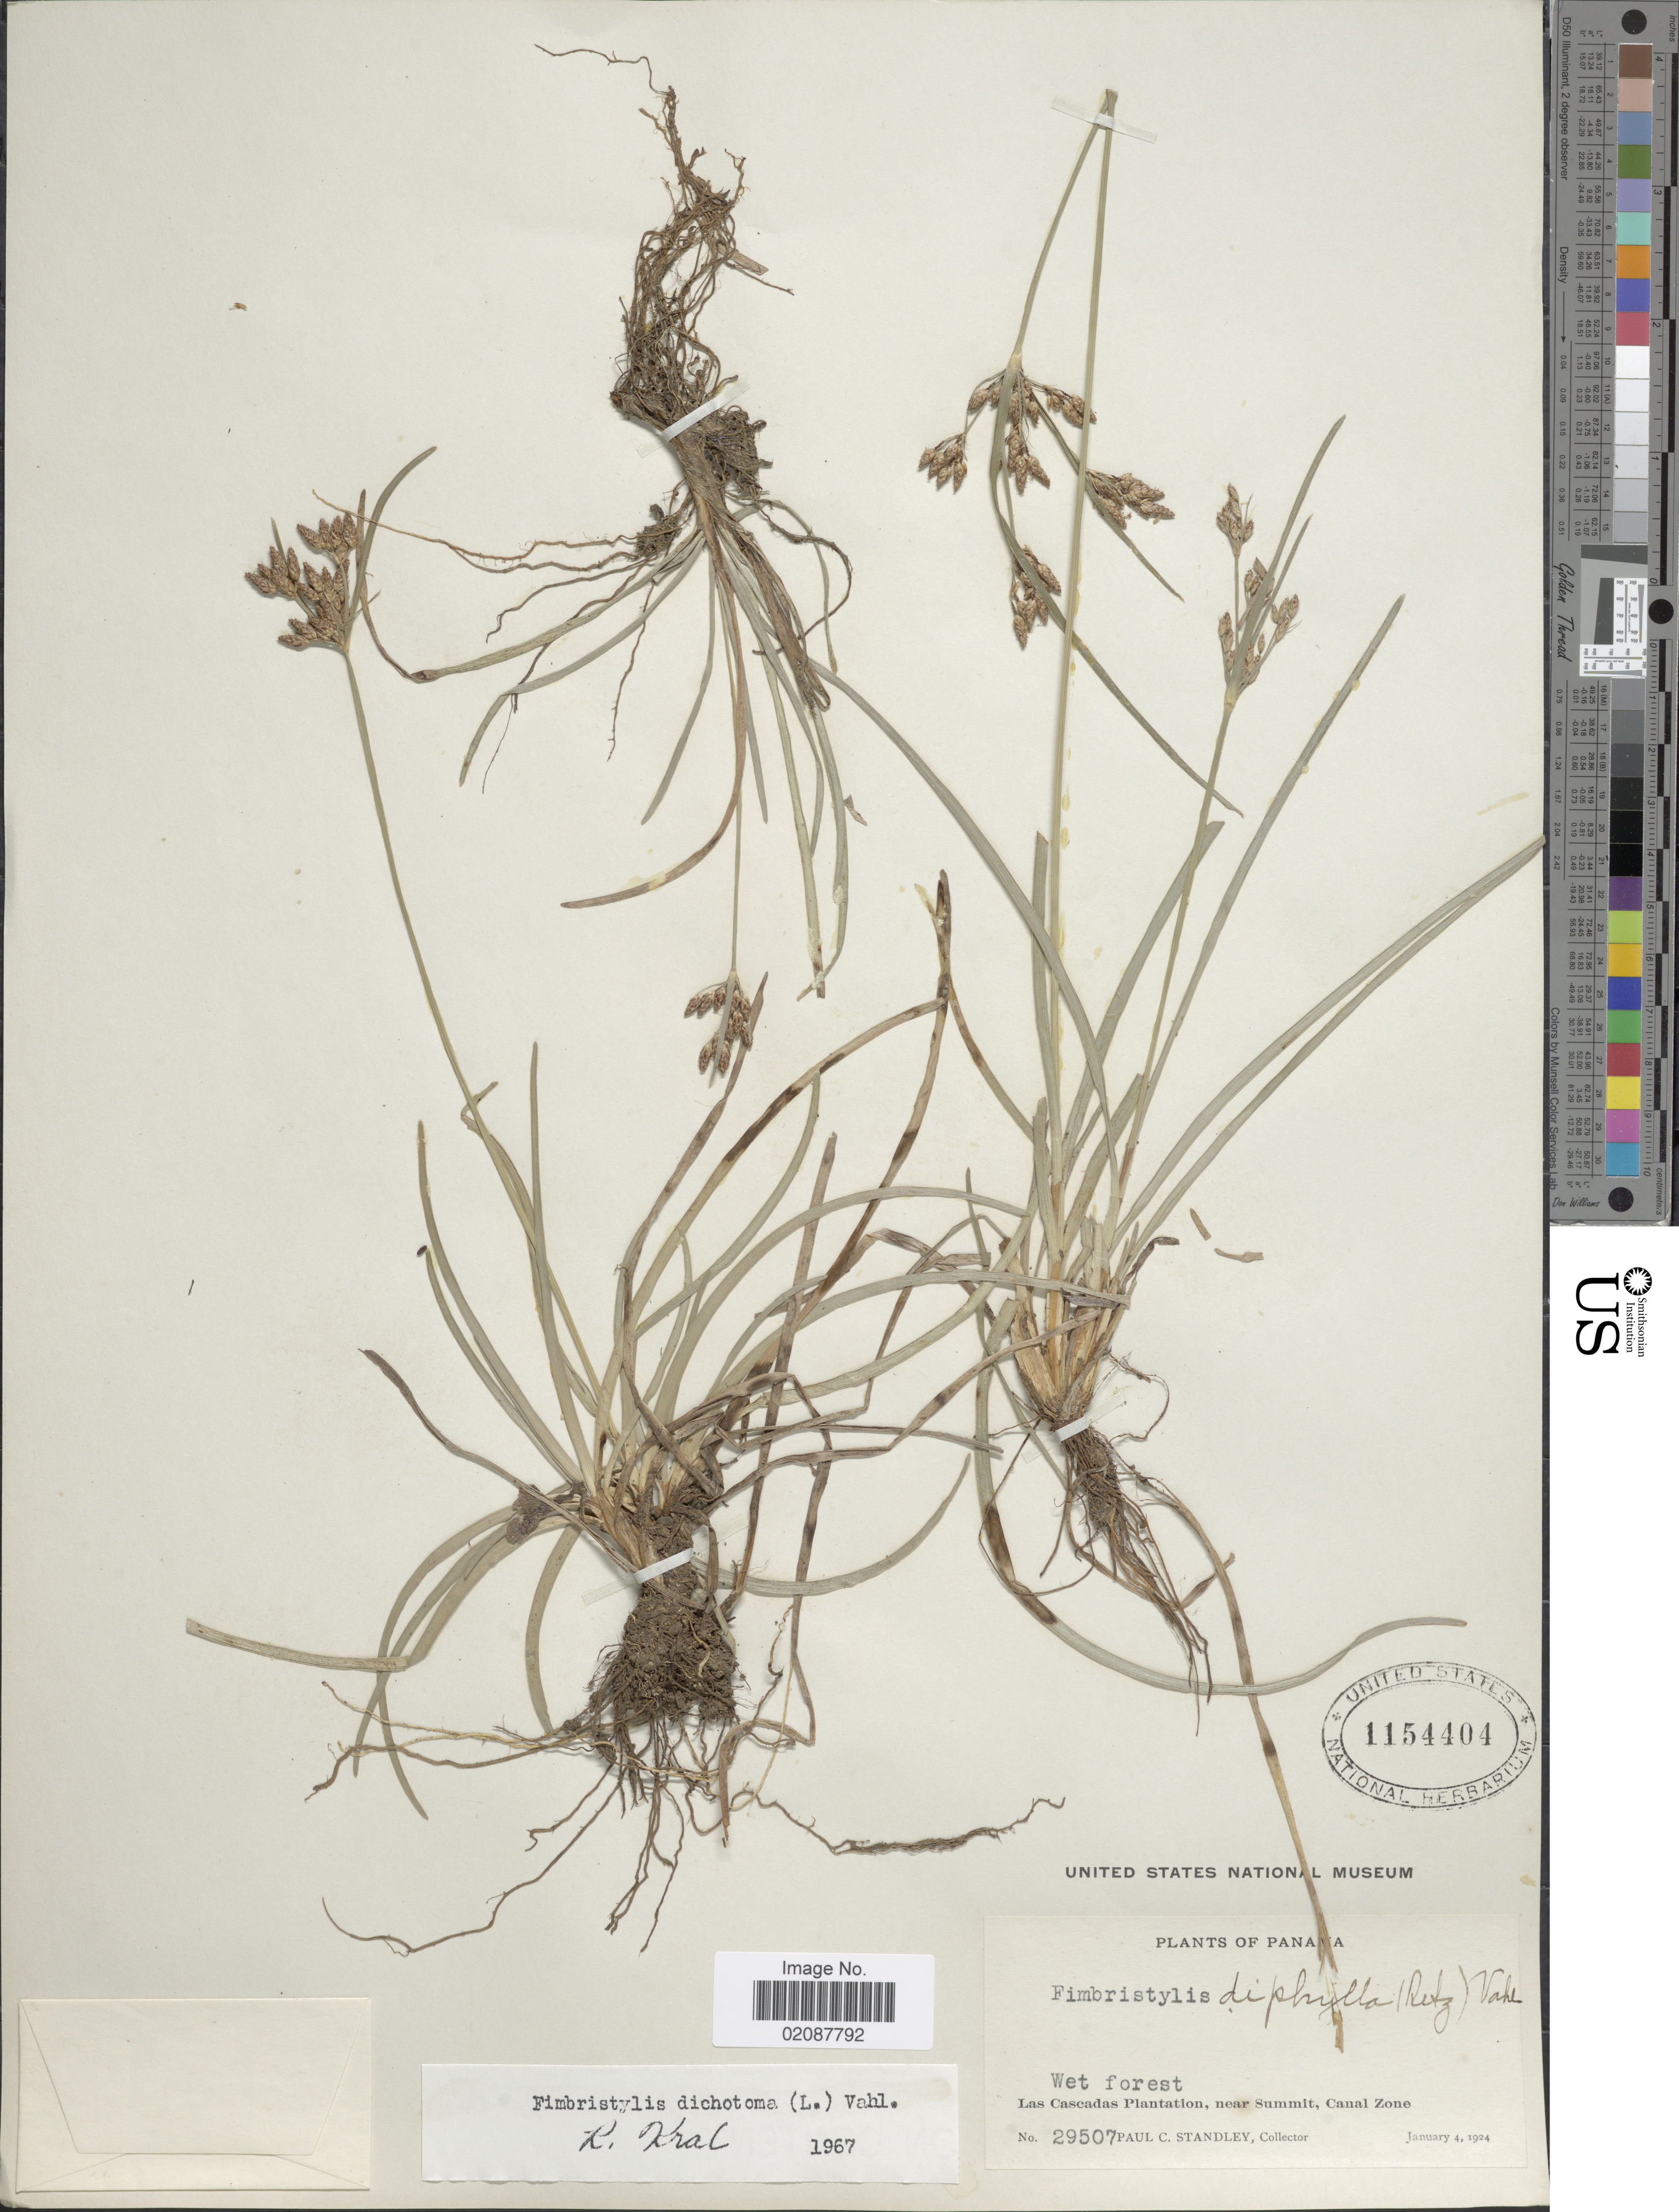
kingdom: Plantae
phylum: Tracheophyta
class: Liliopsida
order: Poales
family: Cyperaceae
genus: Fimbristylis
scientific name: Fimbristylis dichotoma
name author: (L.) Vahl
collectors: P. C. Standley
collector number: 29507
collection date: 1924-01-04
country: Panama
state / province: Colón / Panamá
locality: Canal Zone, wet forest, Las Cascadas Plantation, near Summit.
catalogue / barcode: US 1154404